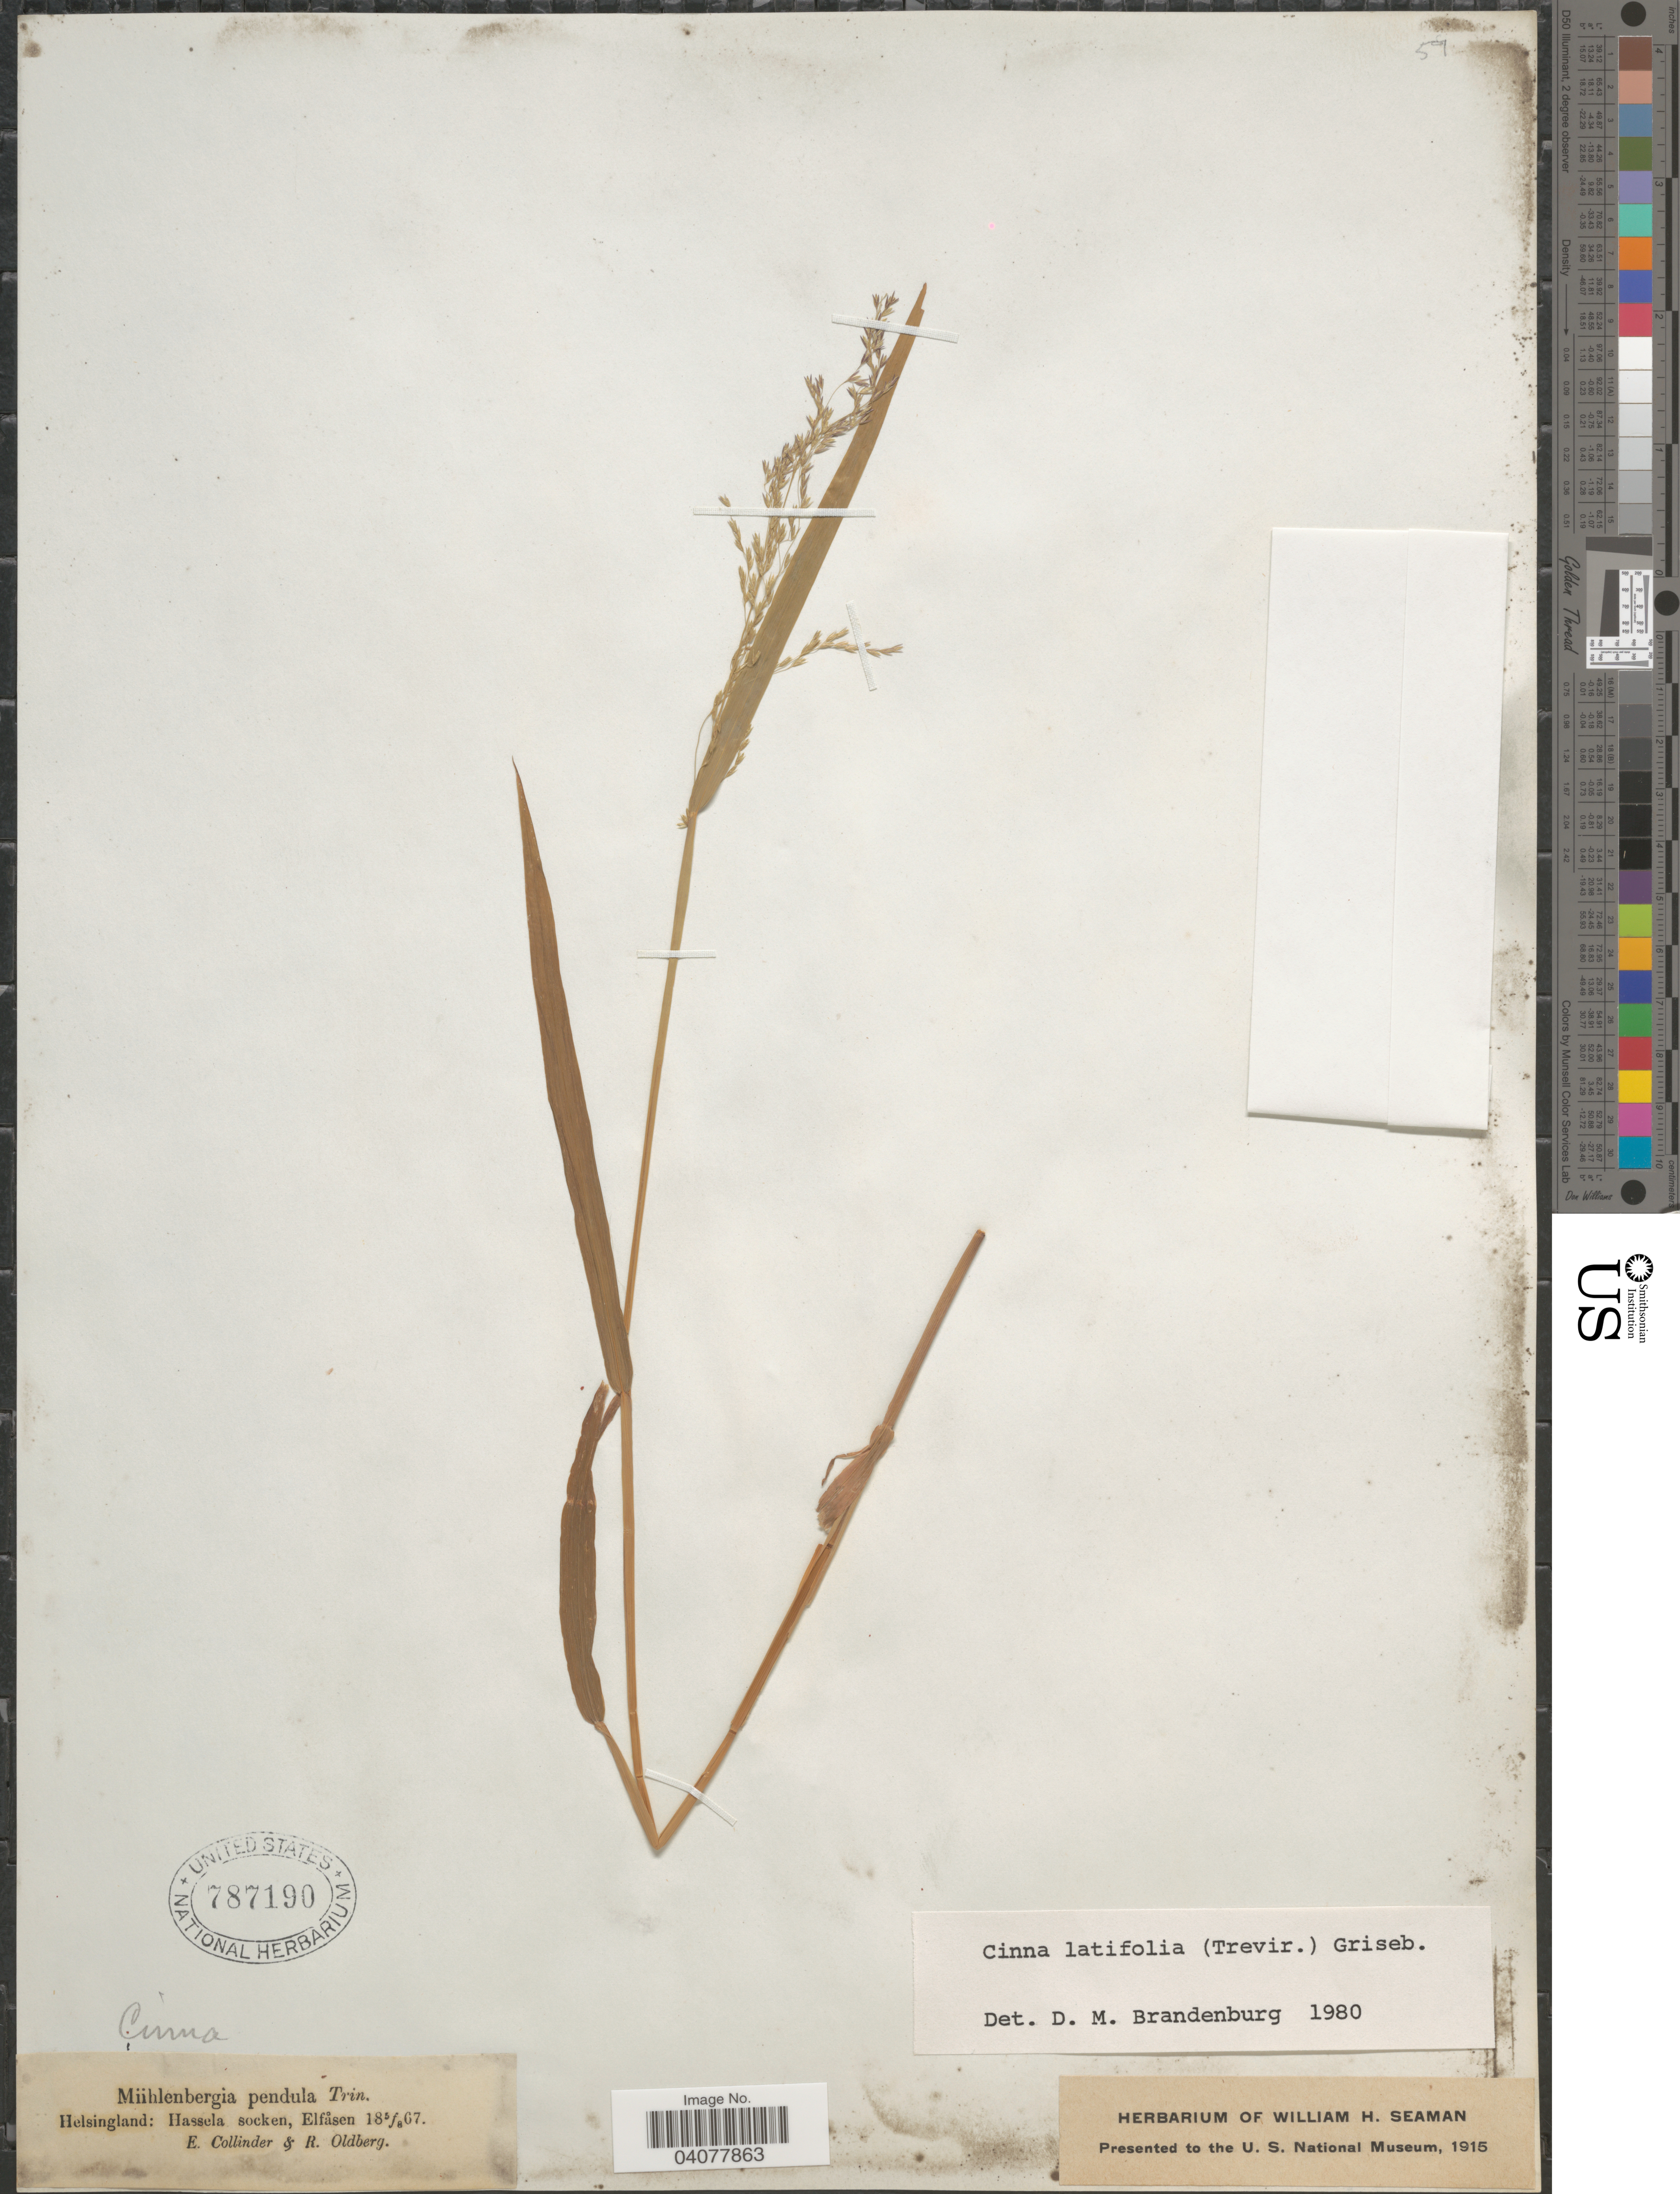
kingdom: Plantae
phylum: Tracheophyta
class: Liliopsida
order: Poales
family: Poaceae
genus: Cinna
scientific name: Cinna latifolia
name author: (Trevir. ex Goeppert) Griseb.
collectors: E. Collinder & R. Oldberg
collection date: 1867-08-05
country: Sweden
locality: Helsingland: Hassela socken, Elfåsen.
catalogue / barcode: US 787190